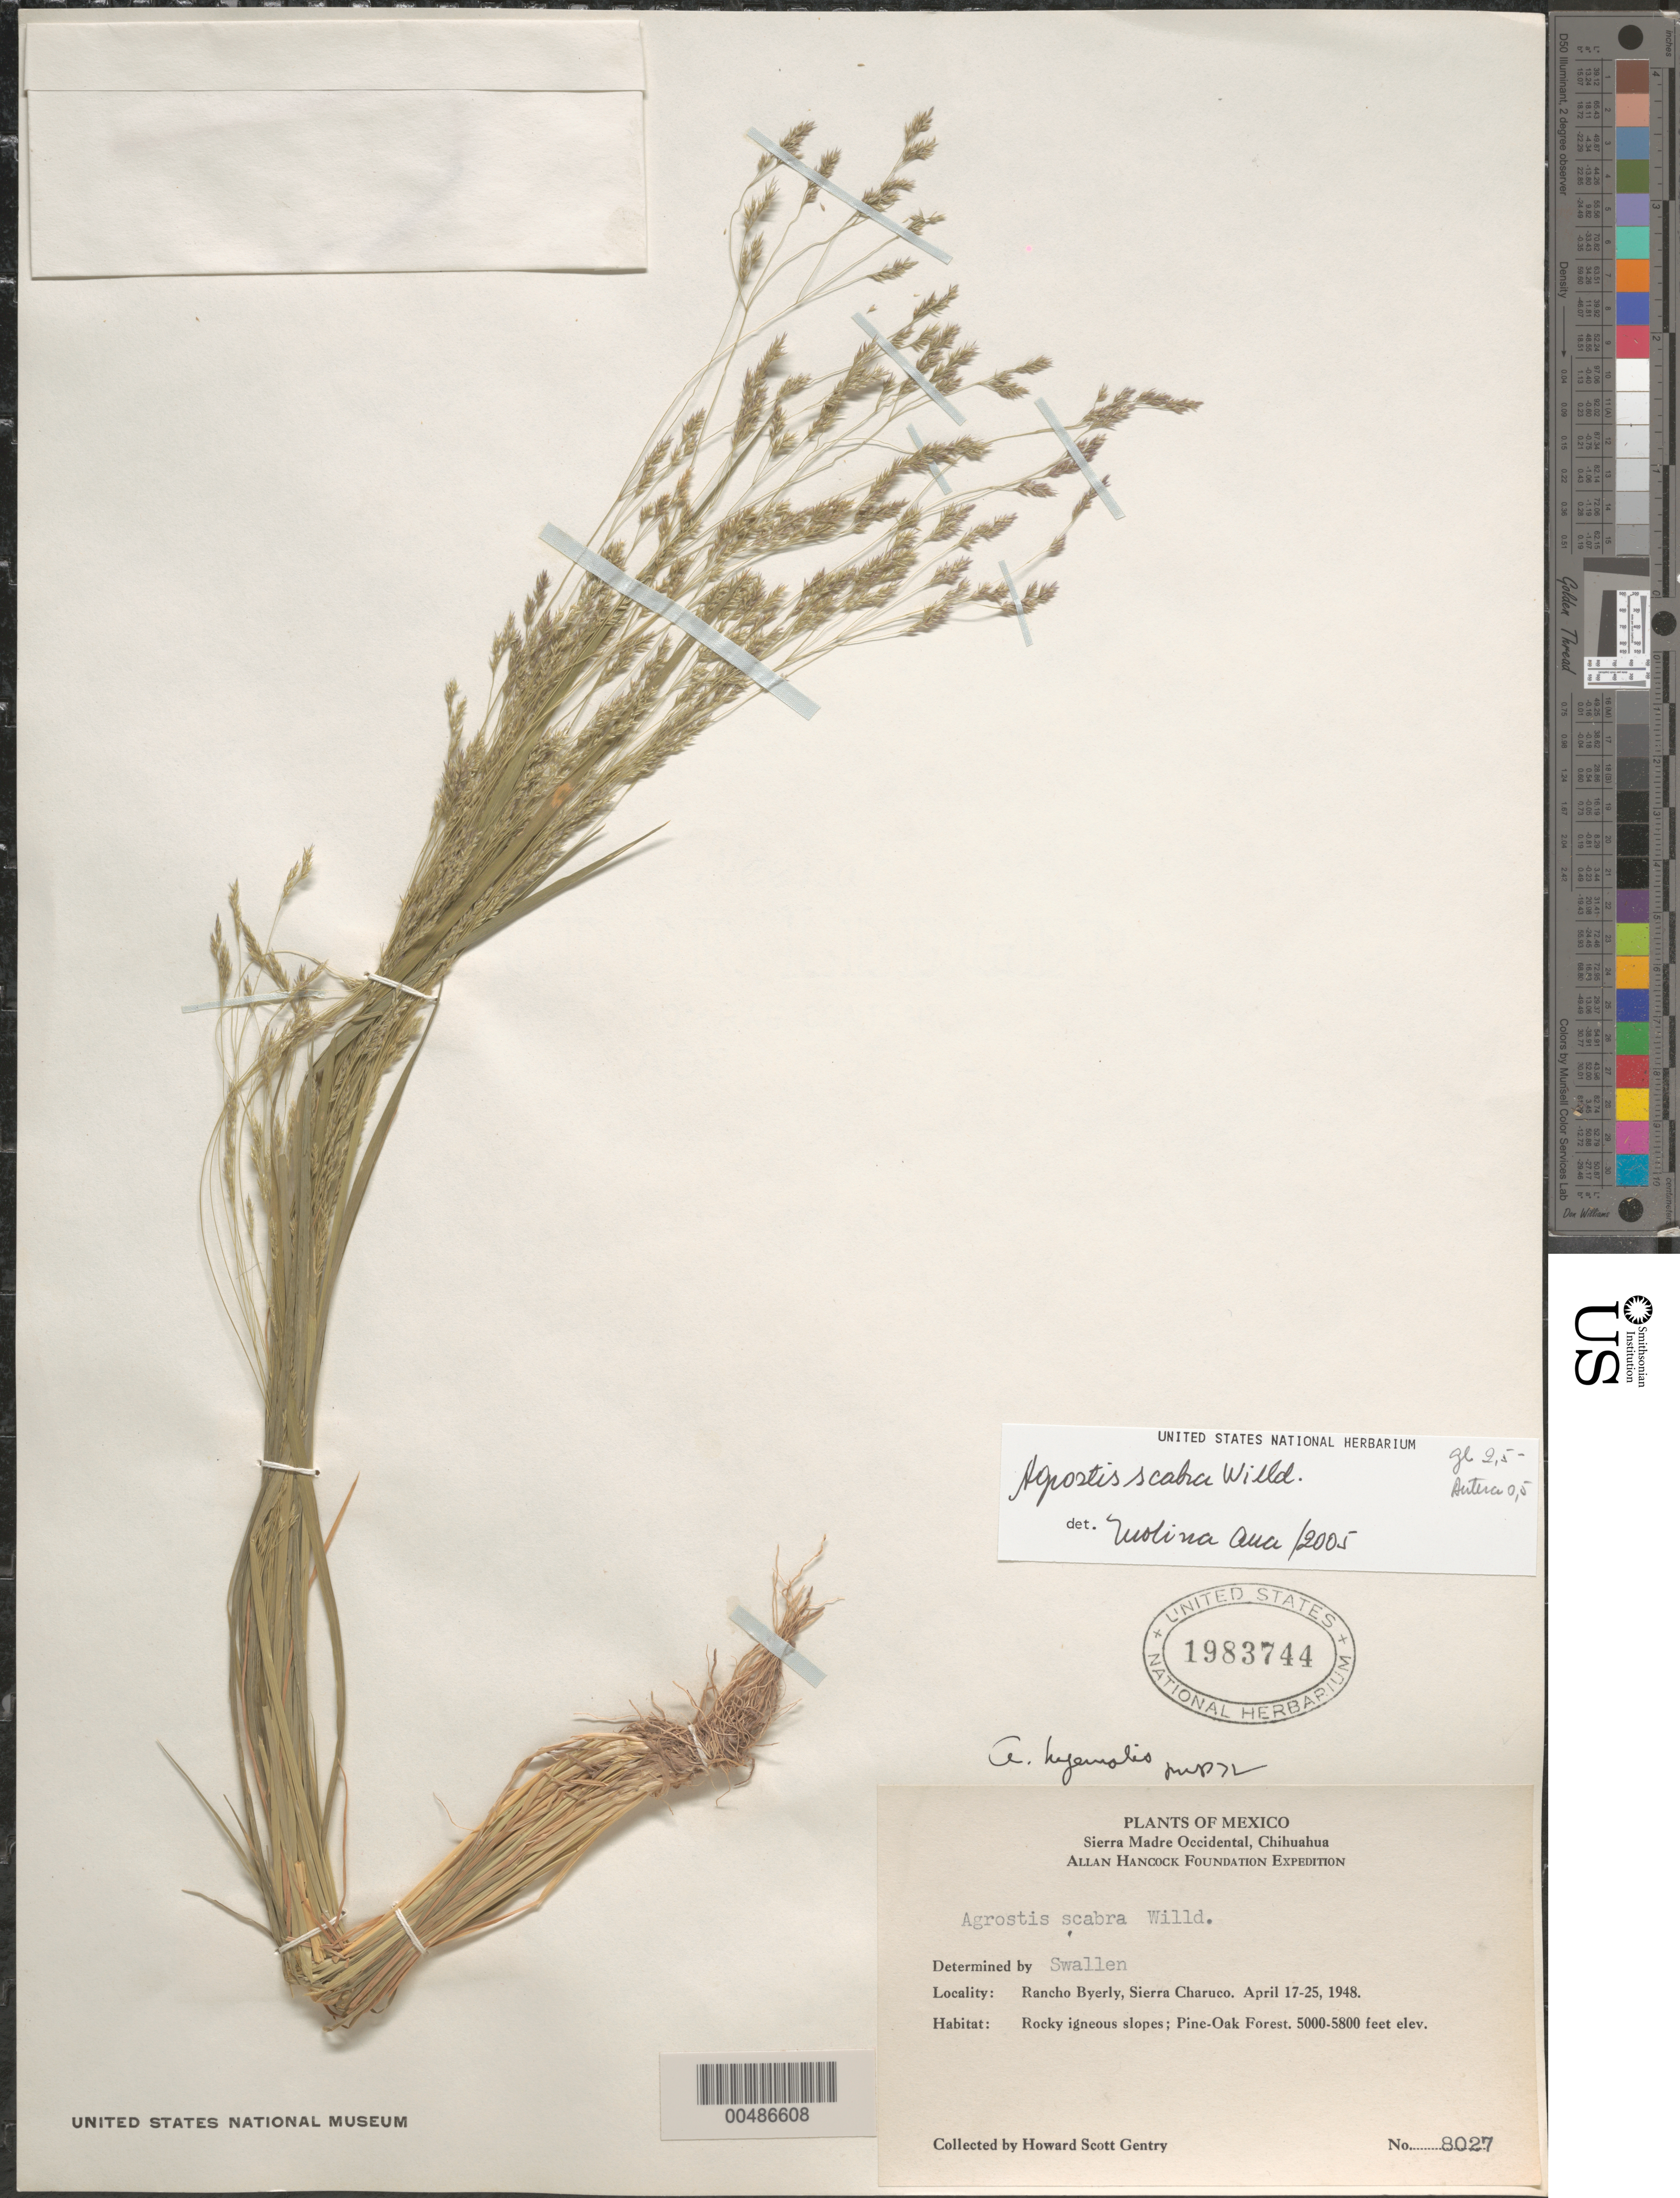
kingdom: Plantae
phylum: Tracheophyta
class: Liliopsida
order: Poales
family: Poaceae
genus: Agrostis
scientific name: Agrostis scabra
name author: Willd.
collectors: H. S. Gentry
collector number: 8027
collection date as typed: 17 Apr 1948 to 25 Apr 1948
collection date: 1948-04-17/1948-04-25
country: Mexico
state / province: Chihuahua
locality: Sierra Madre Occidental, Rancho Byerly, Sierra Charuco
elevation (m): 1524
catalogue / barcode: US 1983744